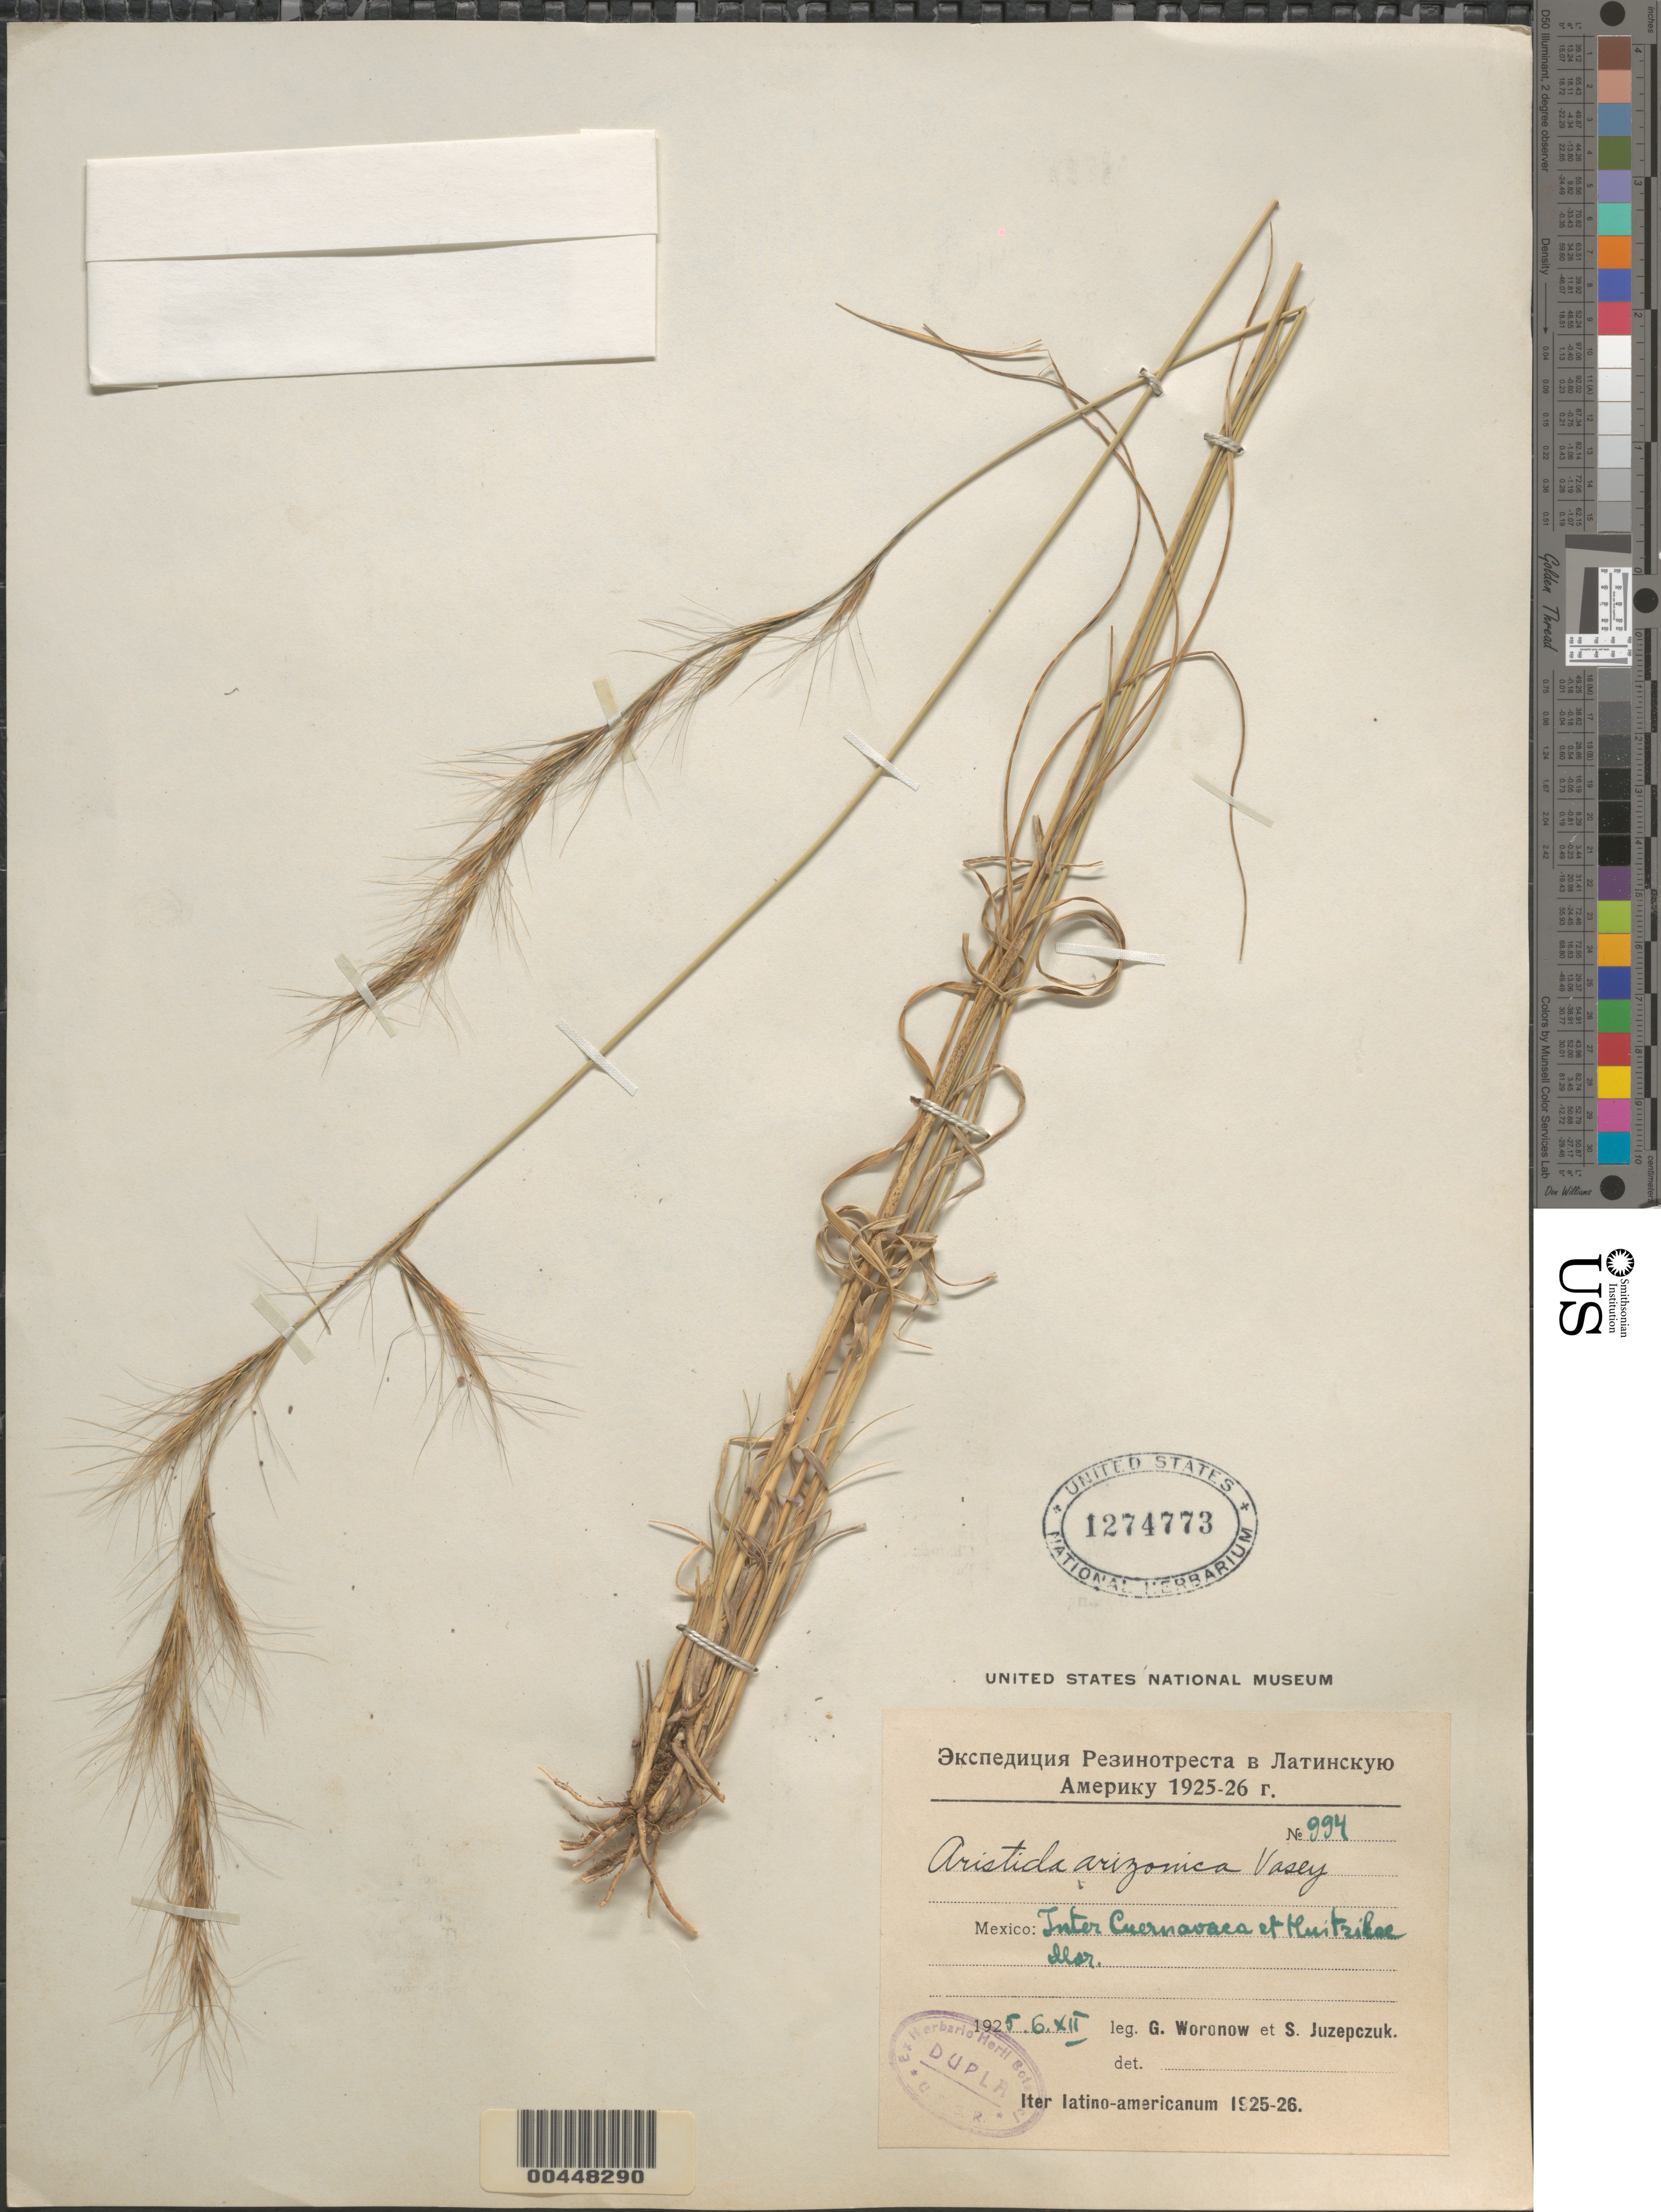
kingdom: Plantae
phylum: Tracheophyta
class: Liliopsida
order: Poales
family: Poaceae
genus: Aristida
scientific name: Aristida arizonica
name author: Vasey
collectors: G. Woronow & S. V. Juzepczuk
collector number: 994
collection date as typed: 6 Dec 1925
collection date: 1925-12-06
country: Mexico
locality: Inter Cuernaoaca et Huitzibae Ilor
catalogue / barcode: US 1274773